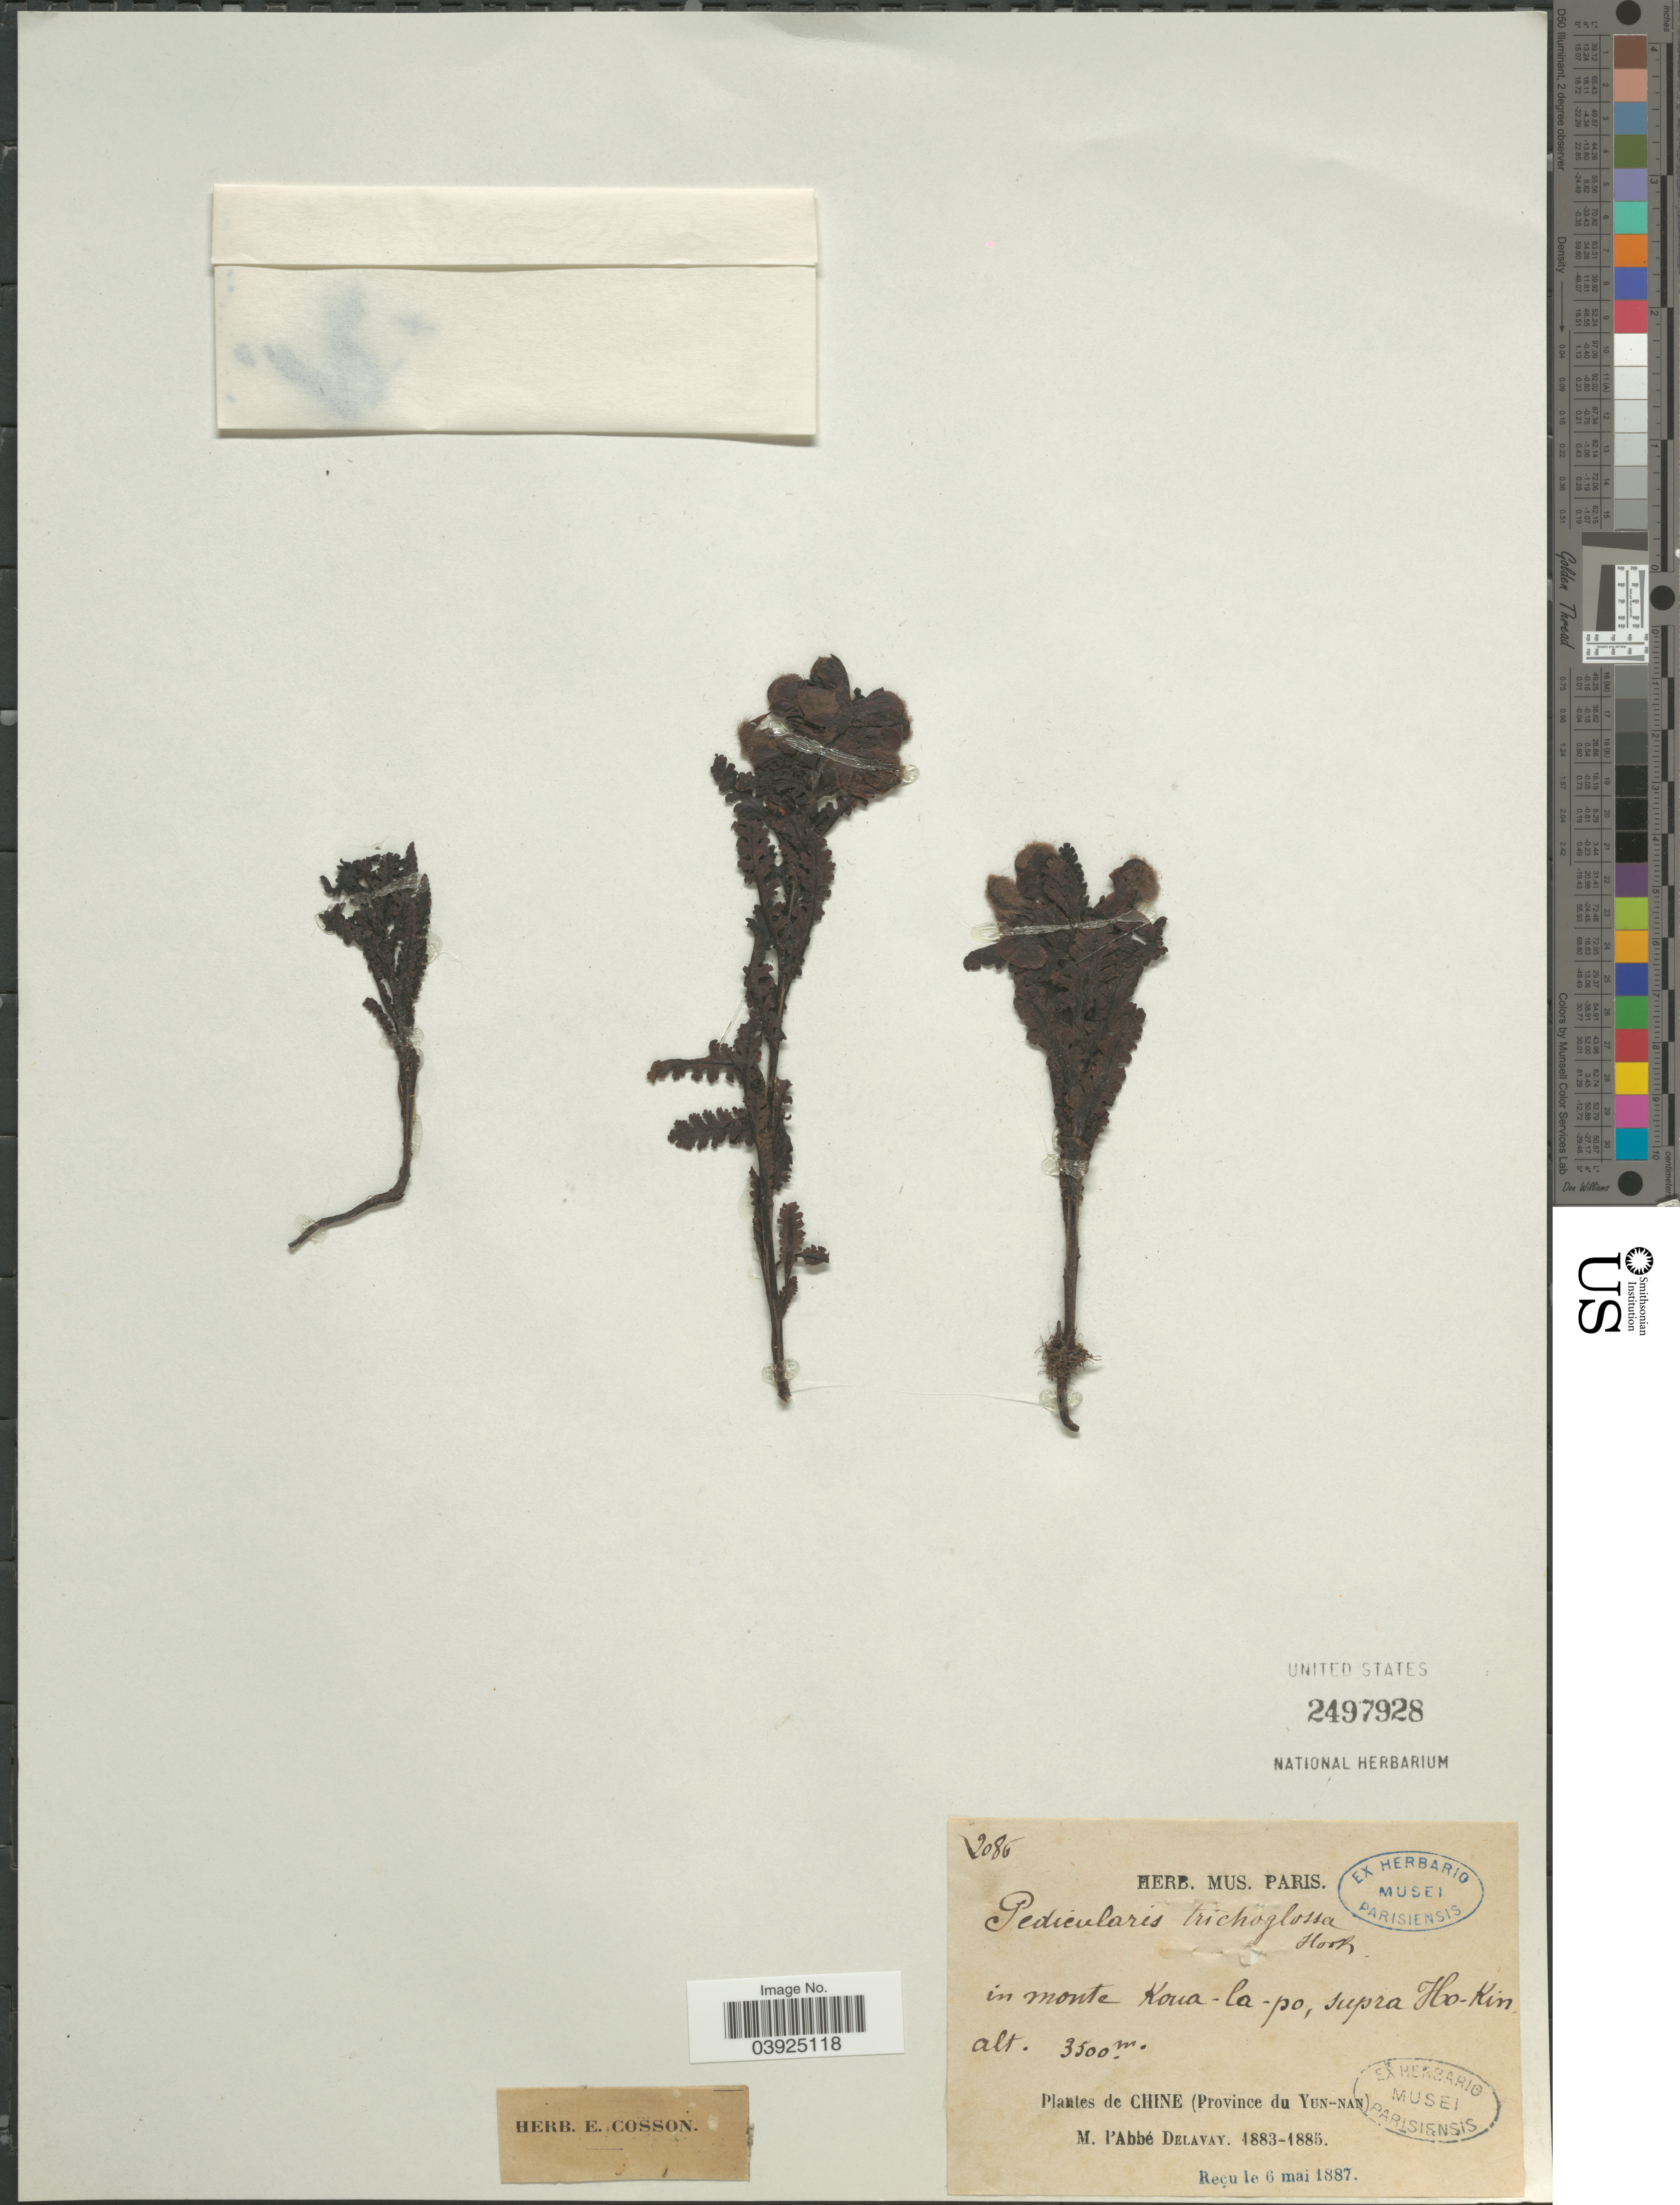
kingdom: Plantae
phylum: Tracheophyta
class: Magnoliopsida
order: Lamiales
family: Orobanchaceae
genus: Pedicularis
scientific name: Pedicularis trichoglossa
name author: Hook. f.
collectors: P. Delavay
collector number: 2086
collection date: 1883/1885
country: China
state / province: Yunnan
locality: In monte Kona-la-po, supra Ho-Kin.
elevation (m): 3500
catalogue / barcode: US 2497928